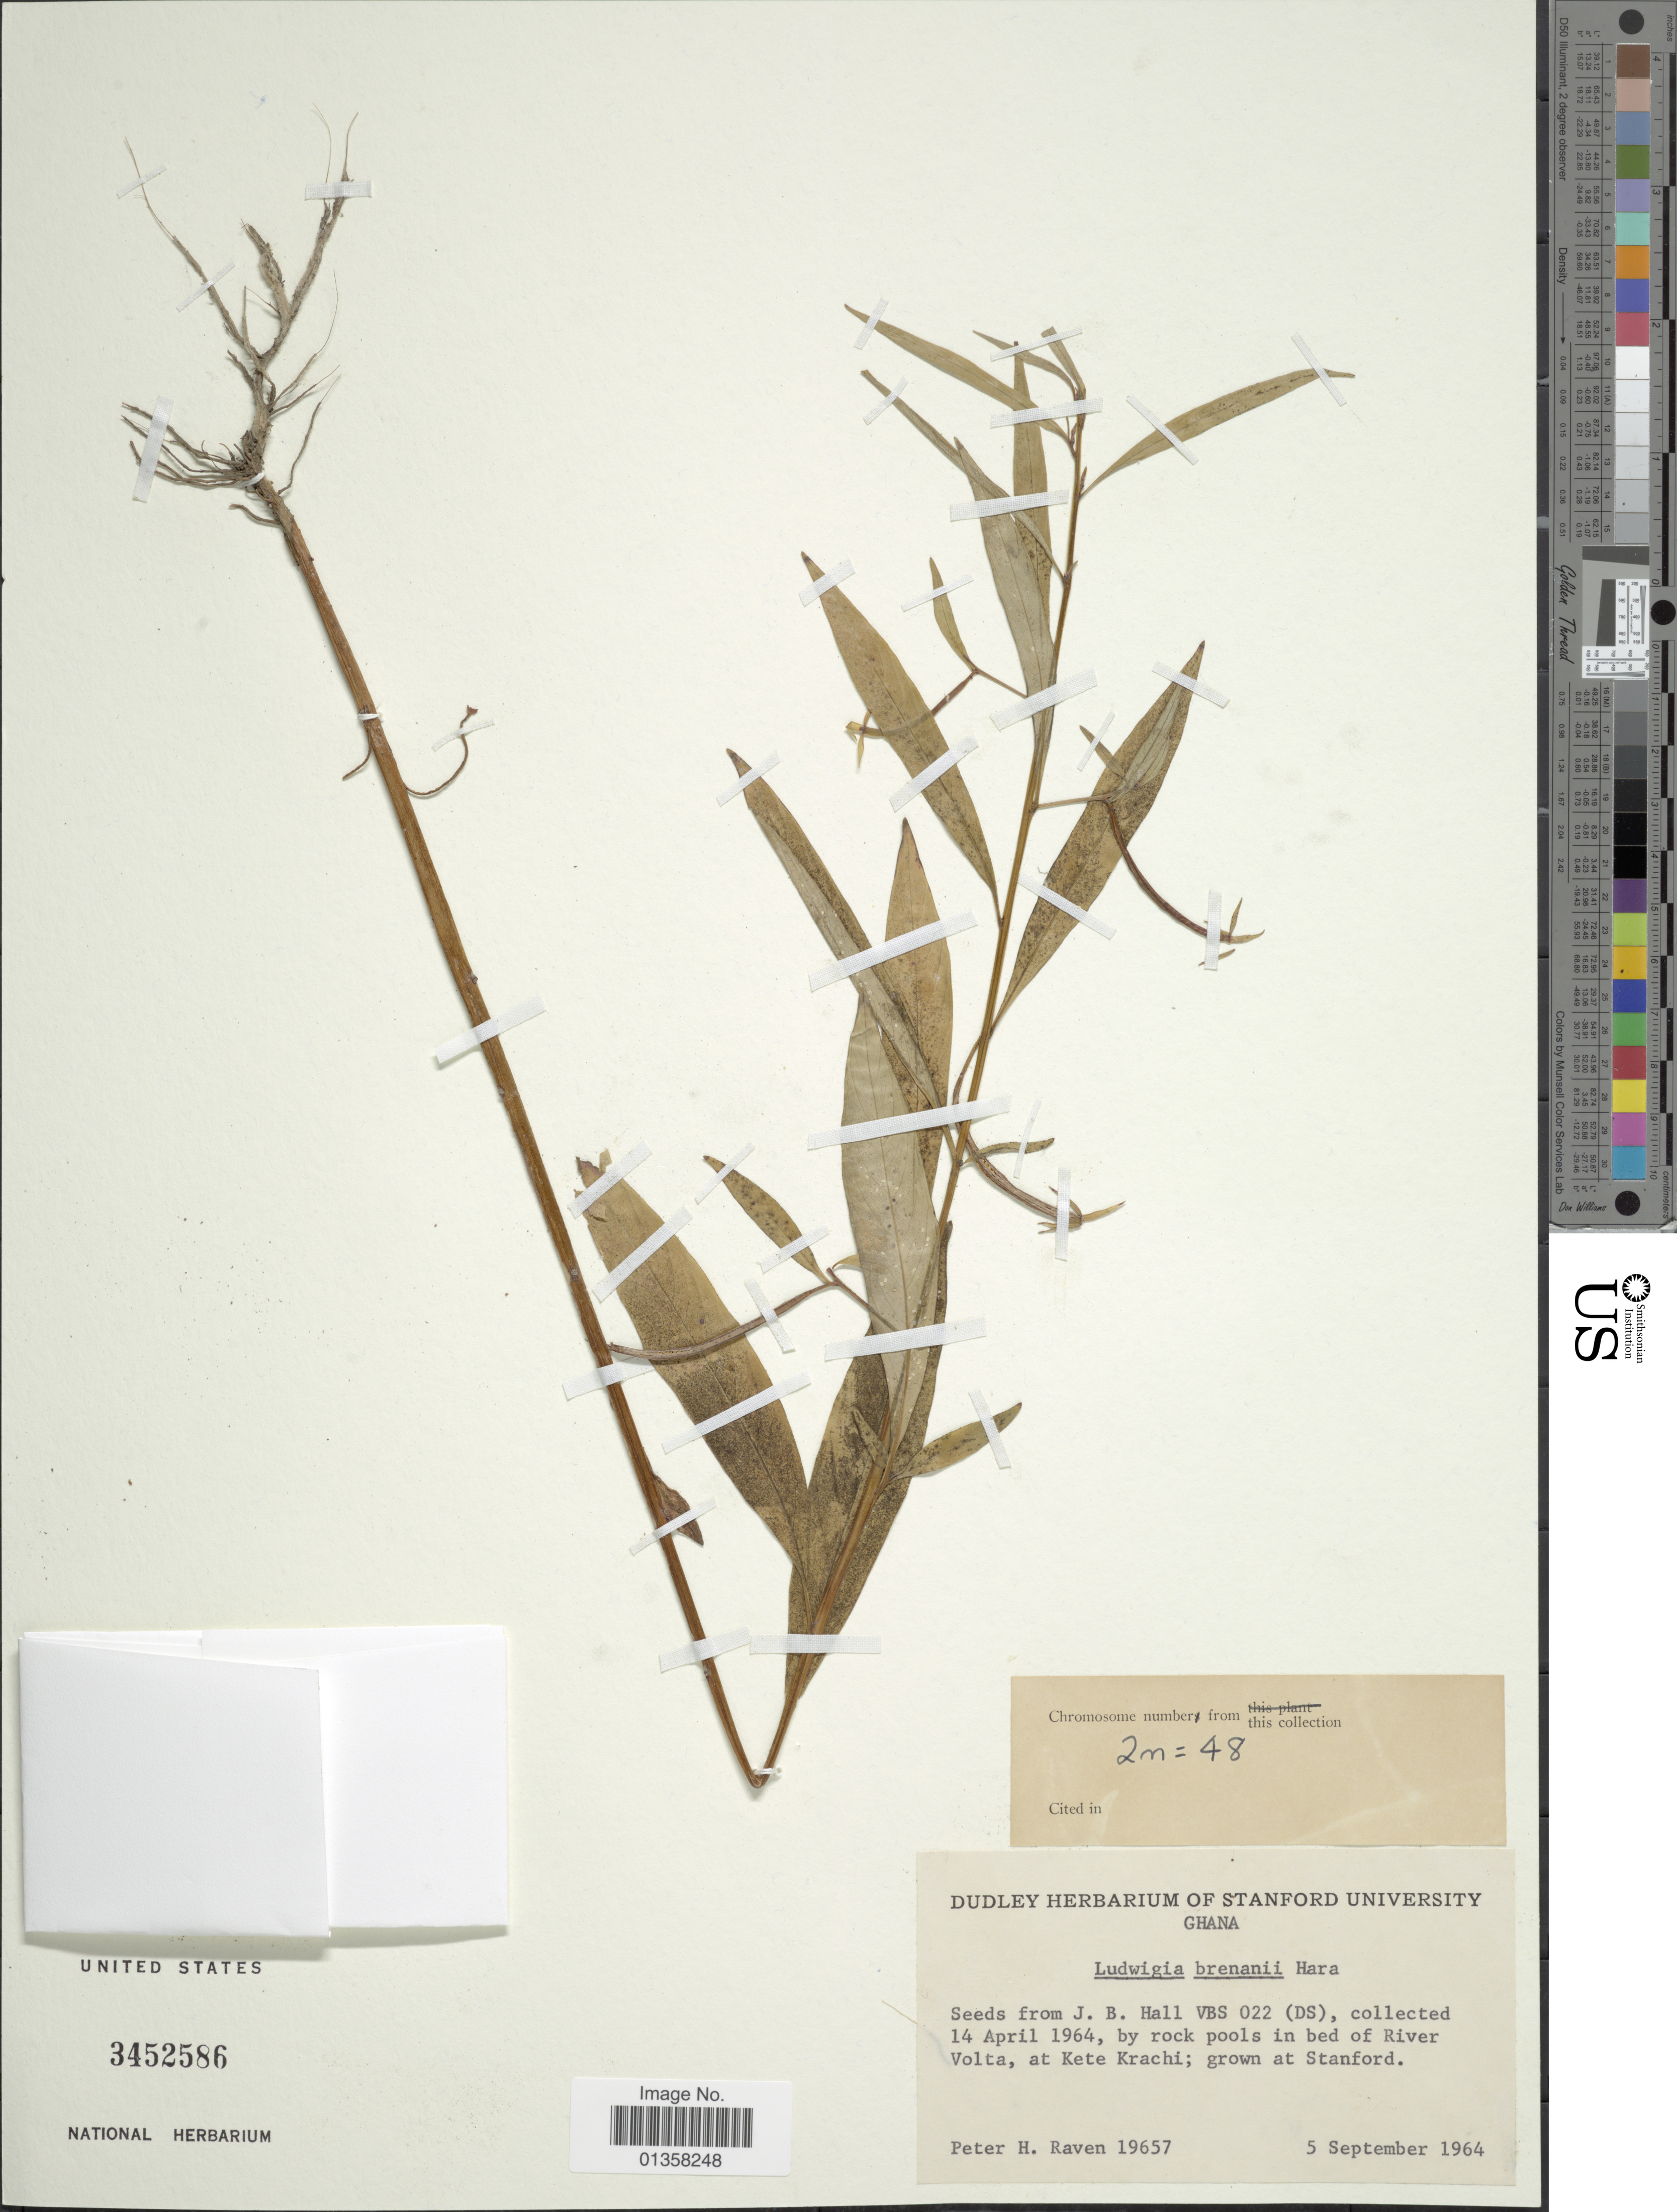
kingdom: Plantae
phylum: Tracheophyta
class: Magnoliopsida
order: Myrtales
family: Onagraceae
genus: Ludwigia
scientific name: Ludwigia brenanii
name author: H. Hara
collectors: P. H. Raven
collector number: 19657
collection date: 1964-09-05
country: United States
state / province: California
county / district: Santa Clara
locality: Stanford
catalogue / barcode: US 3452586